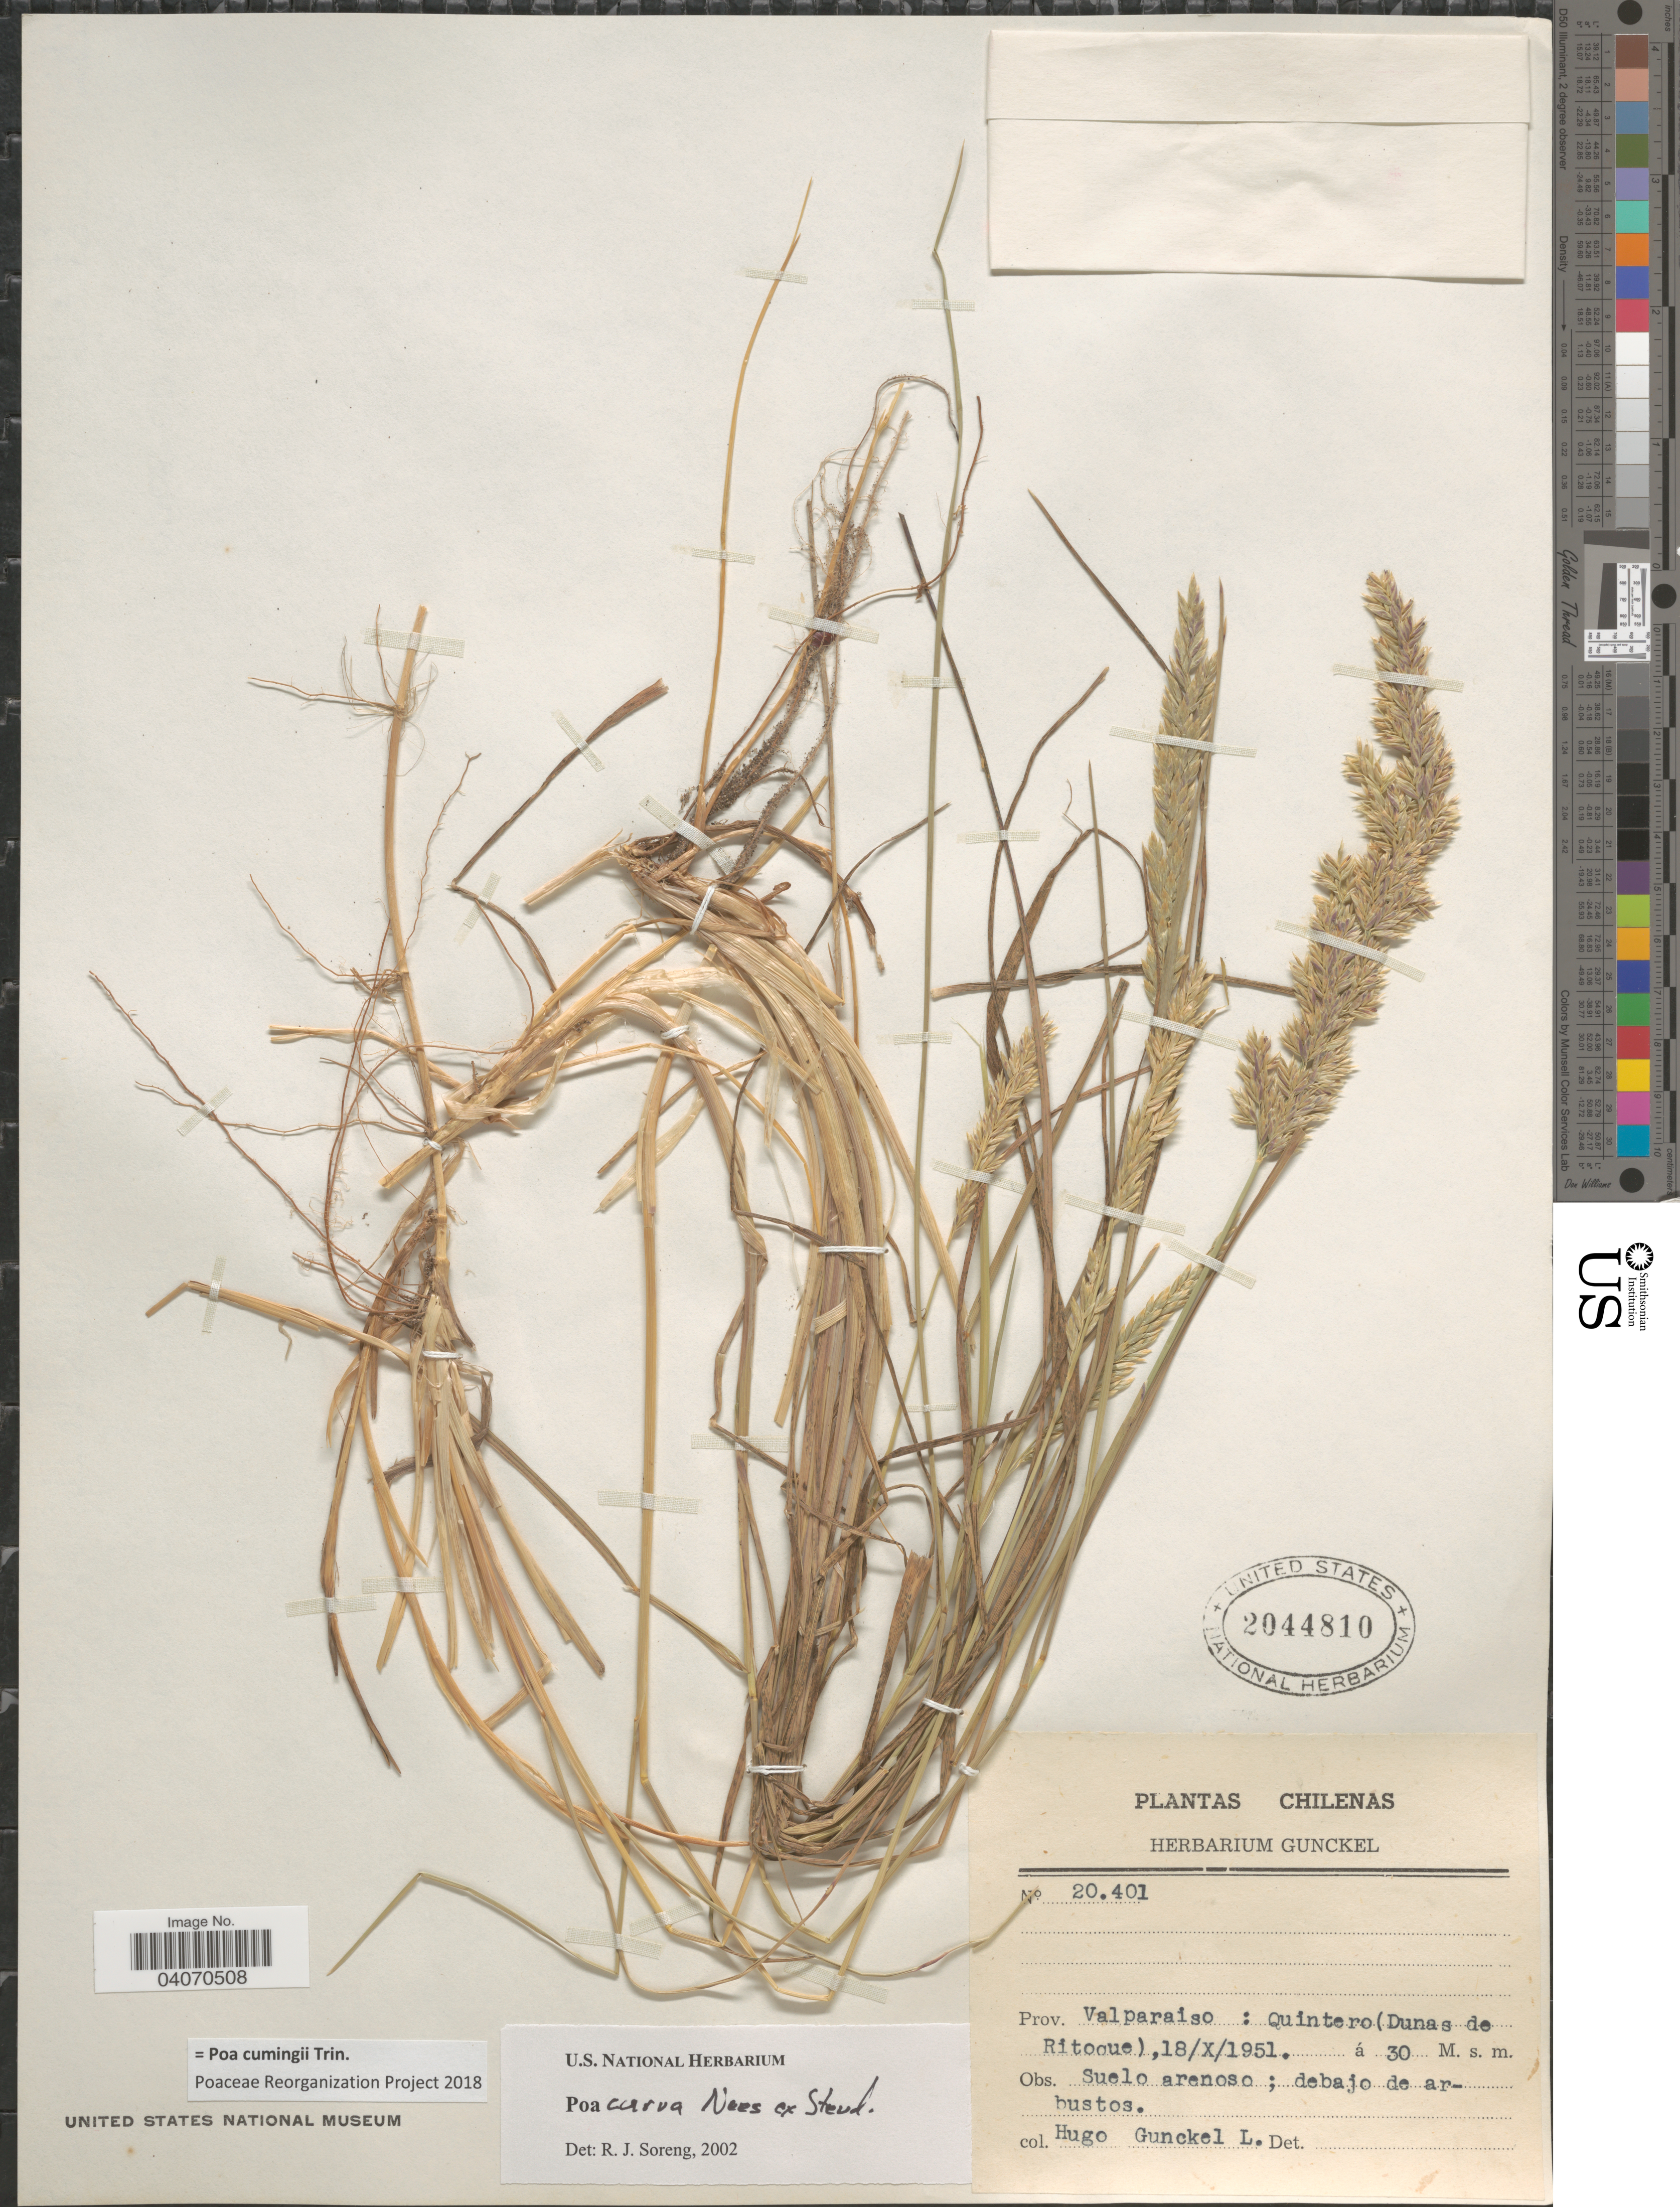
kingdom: Plantae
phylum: Tracheophyta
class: Liliopsida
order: Poales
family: Poaceae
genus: Poa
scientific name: Poa cumingii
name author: Trin.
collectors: H. Gunckel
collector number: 20401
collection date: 1951-10-18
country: Chile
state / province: Valparaíso (V)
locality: Prov. Valparaiso : Quintero (Dunas de Ritoque).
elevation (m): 30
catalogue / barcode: US 2044810